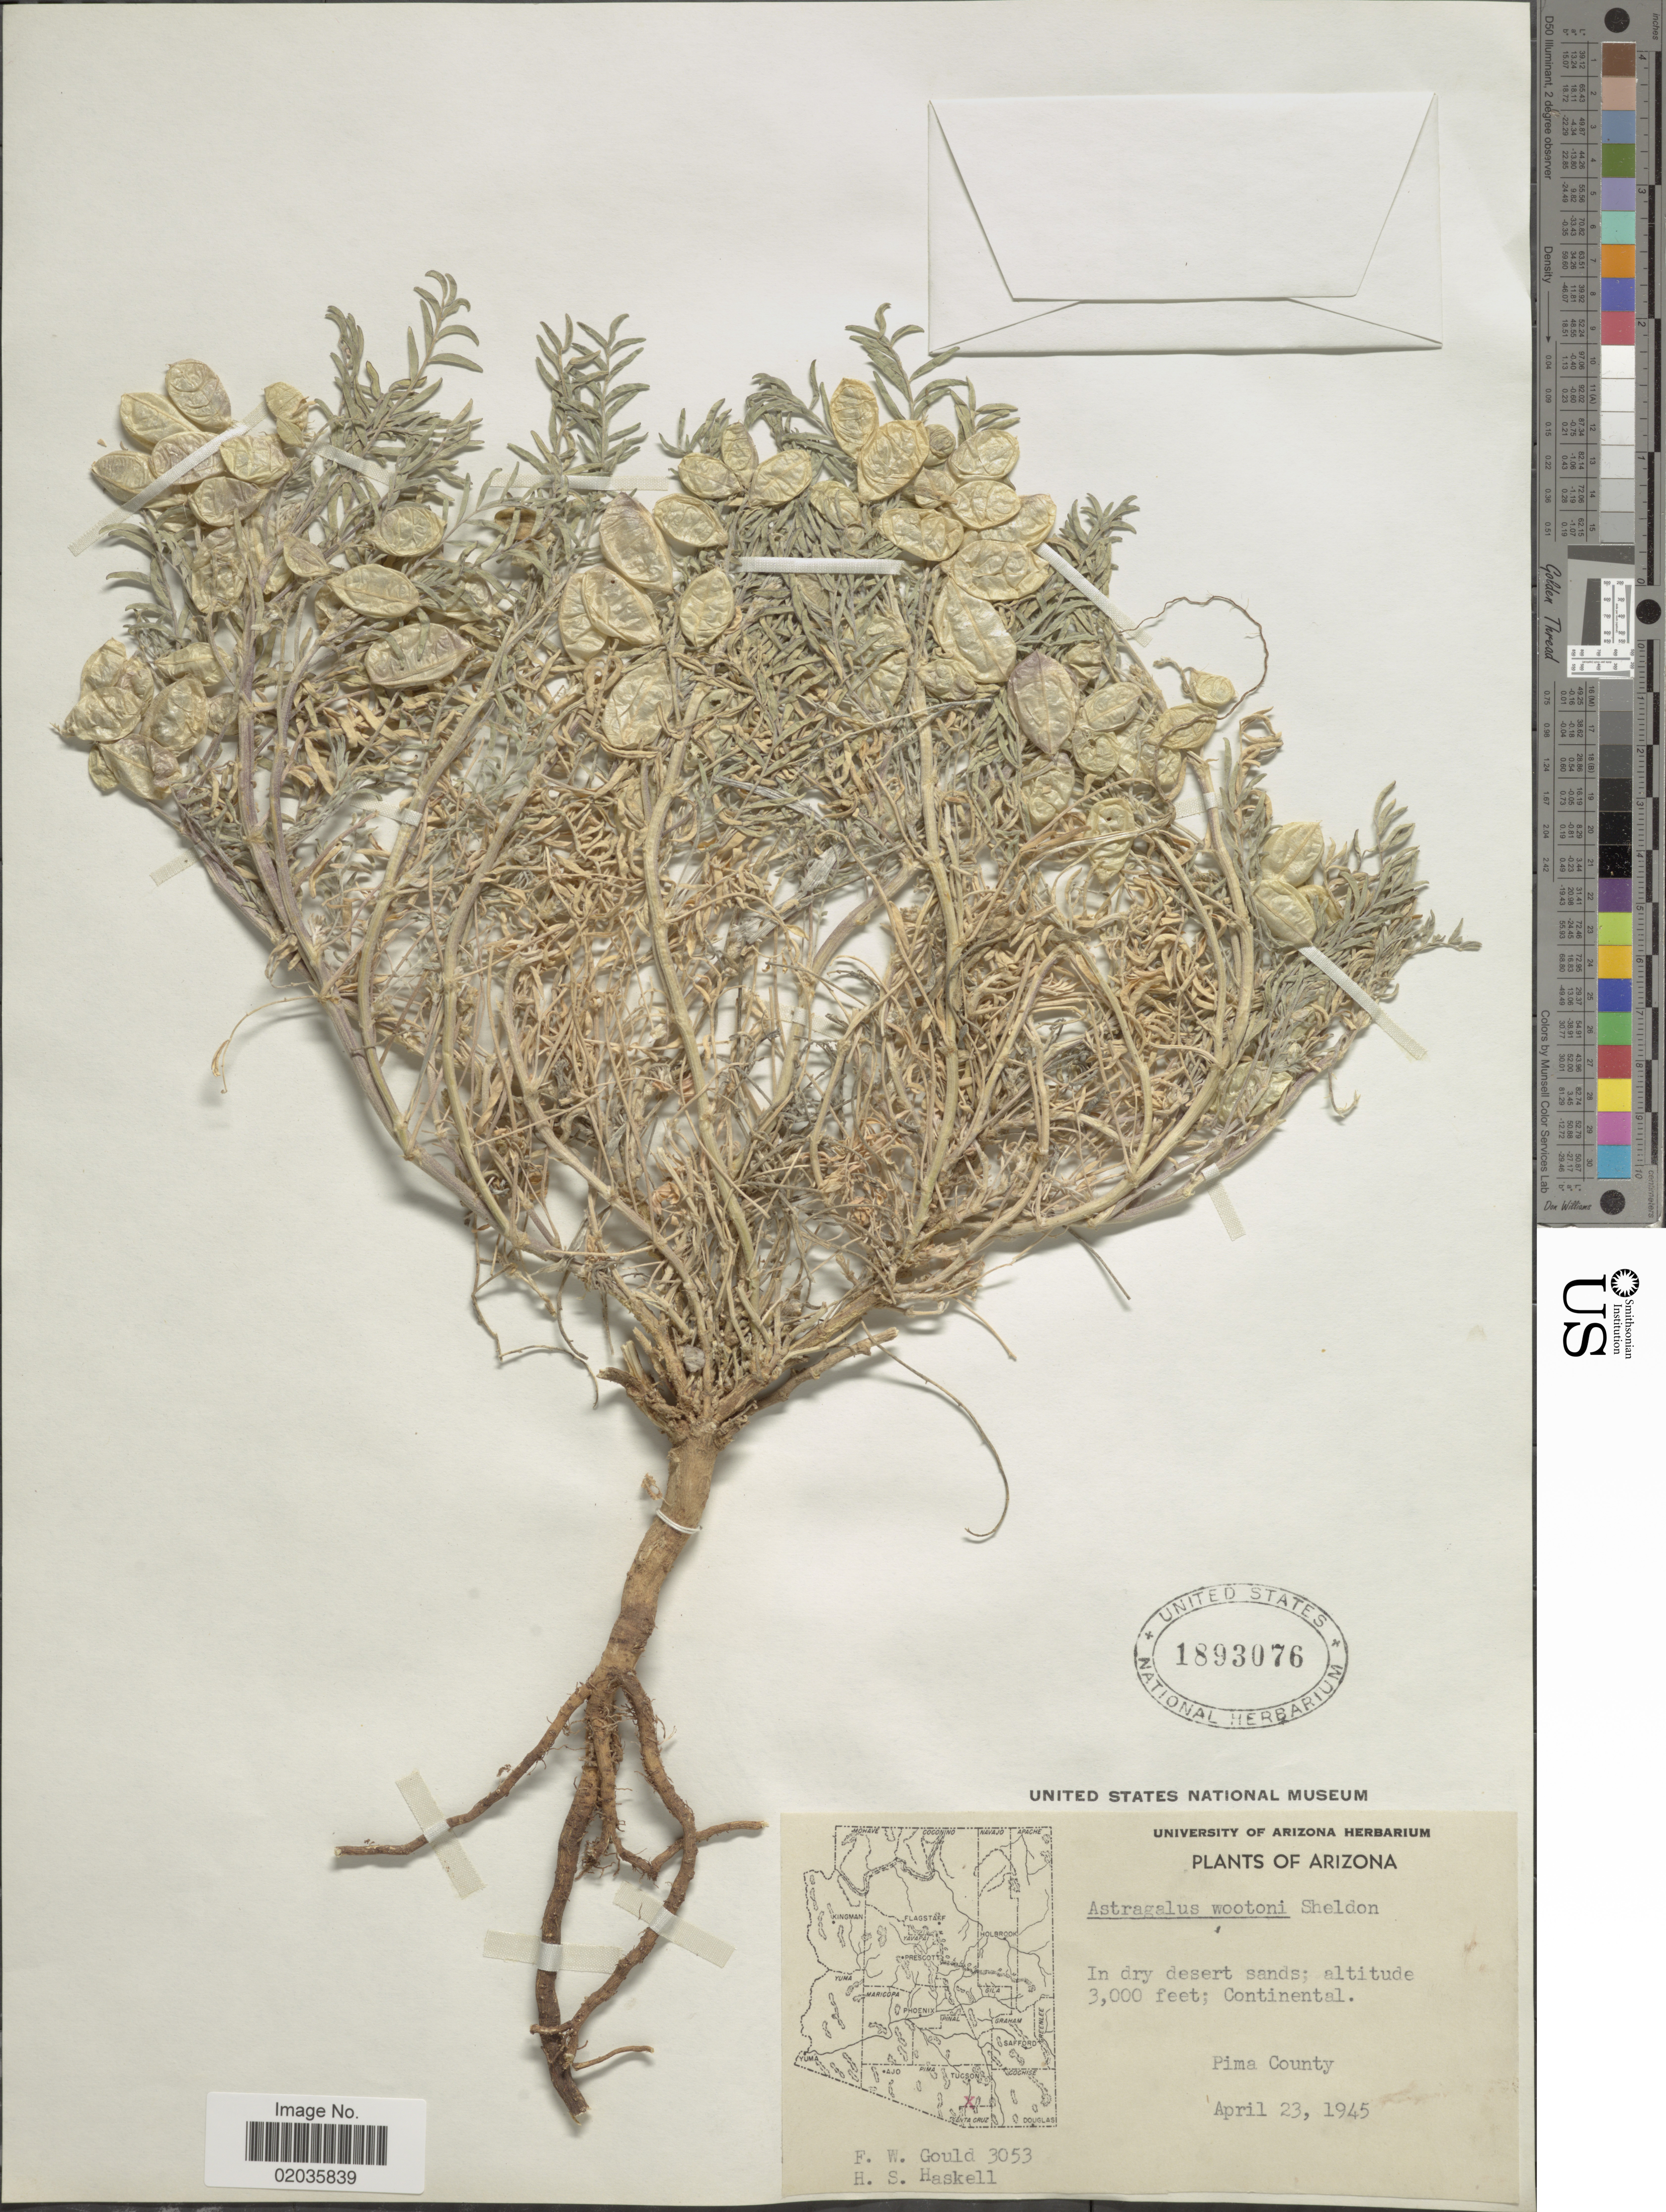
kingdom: Plantae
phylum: Tracheophyta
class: Magnoliopsida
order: Fabales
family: Fabaceae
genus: Astragalus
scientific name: Astragalus wootonii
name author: E. Sheld.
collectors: F. W. Gould & H. Haskell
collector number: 3053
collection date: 1945-04-23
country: United States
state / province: Arizona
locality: In dry desert sands; Continental, Pima County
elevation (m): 914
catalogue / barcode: US 1893076